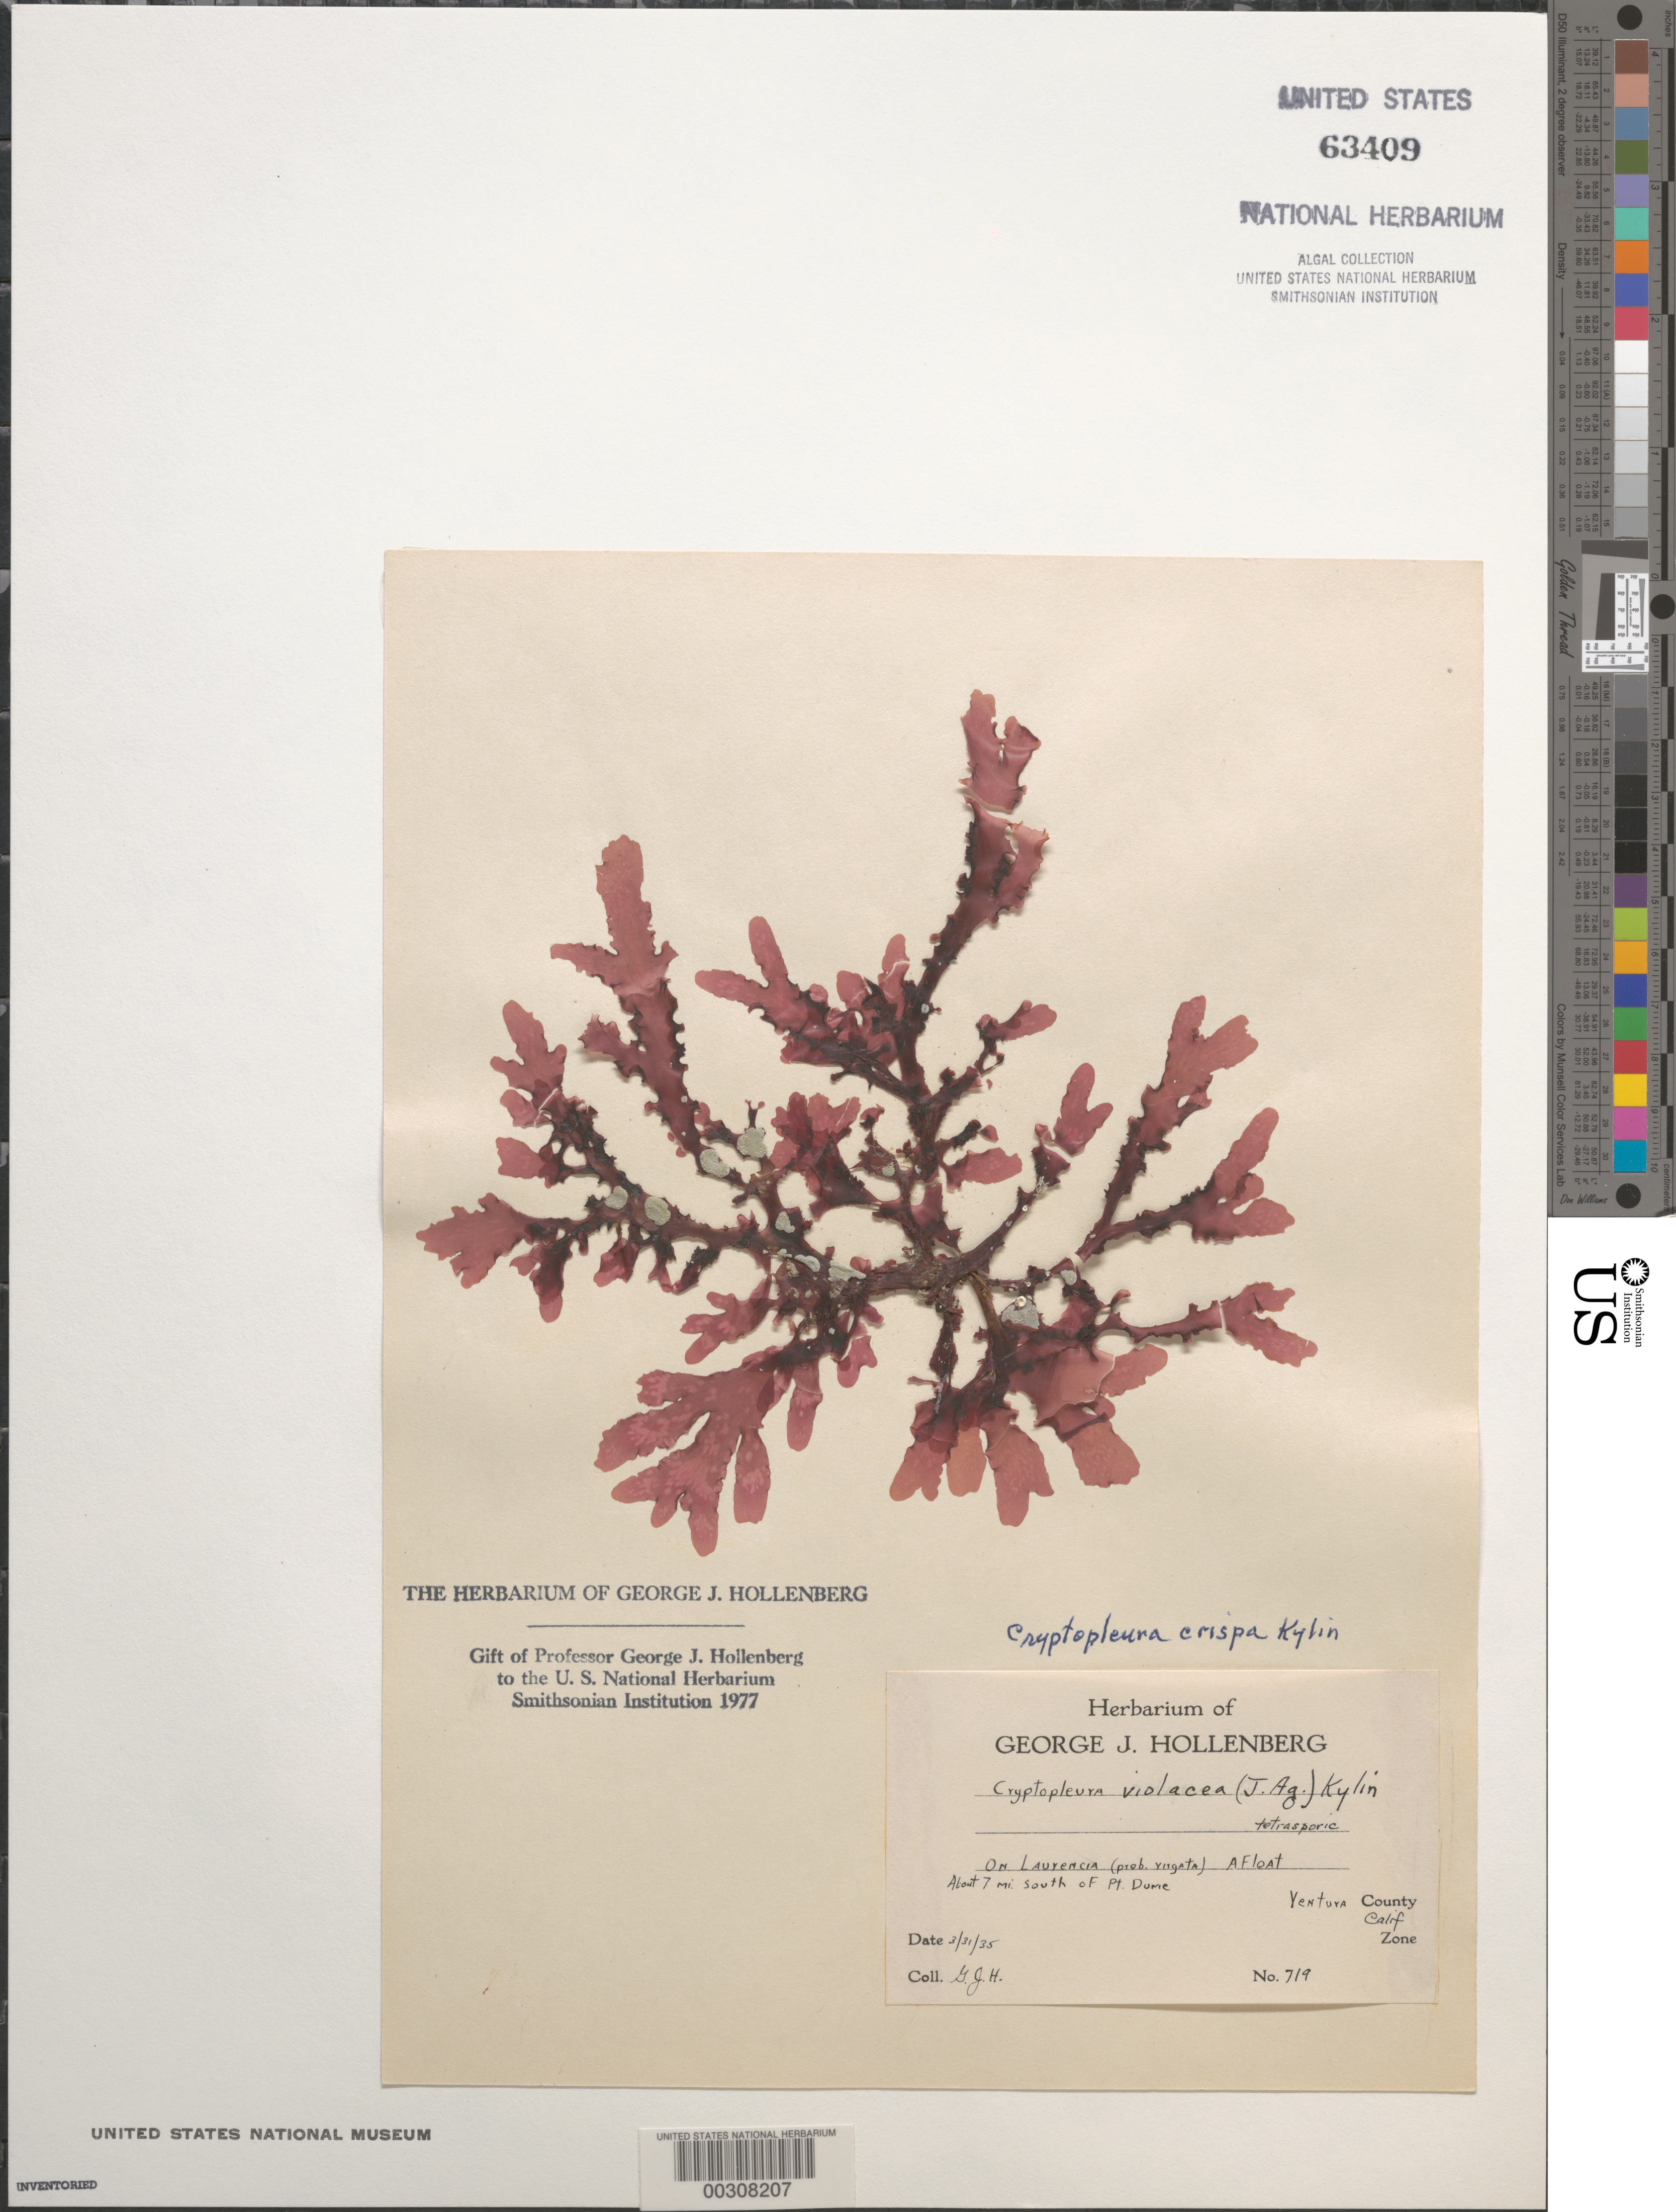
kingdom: Plantae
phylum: Rhodophyta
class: Florideophyceae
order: Ceramiales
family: Delesseriaceae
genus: Cryptopleura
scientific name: Cryptopleura crispa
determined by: Hollenberg, George J.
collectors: G. Hollenberg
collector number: GJH 719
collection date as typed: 31 Mar 1935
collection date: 1935-03-31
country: United States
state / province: California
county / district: Ventura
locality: Ca. 7 miles south of Point Dume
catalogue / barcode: US 63409